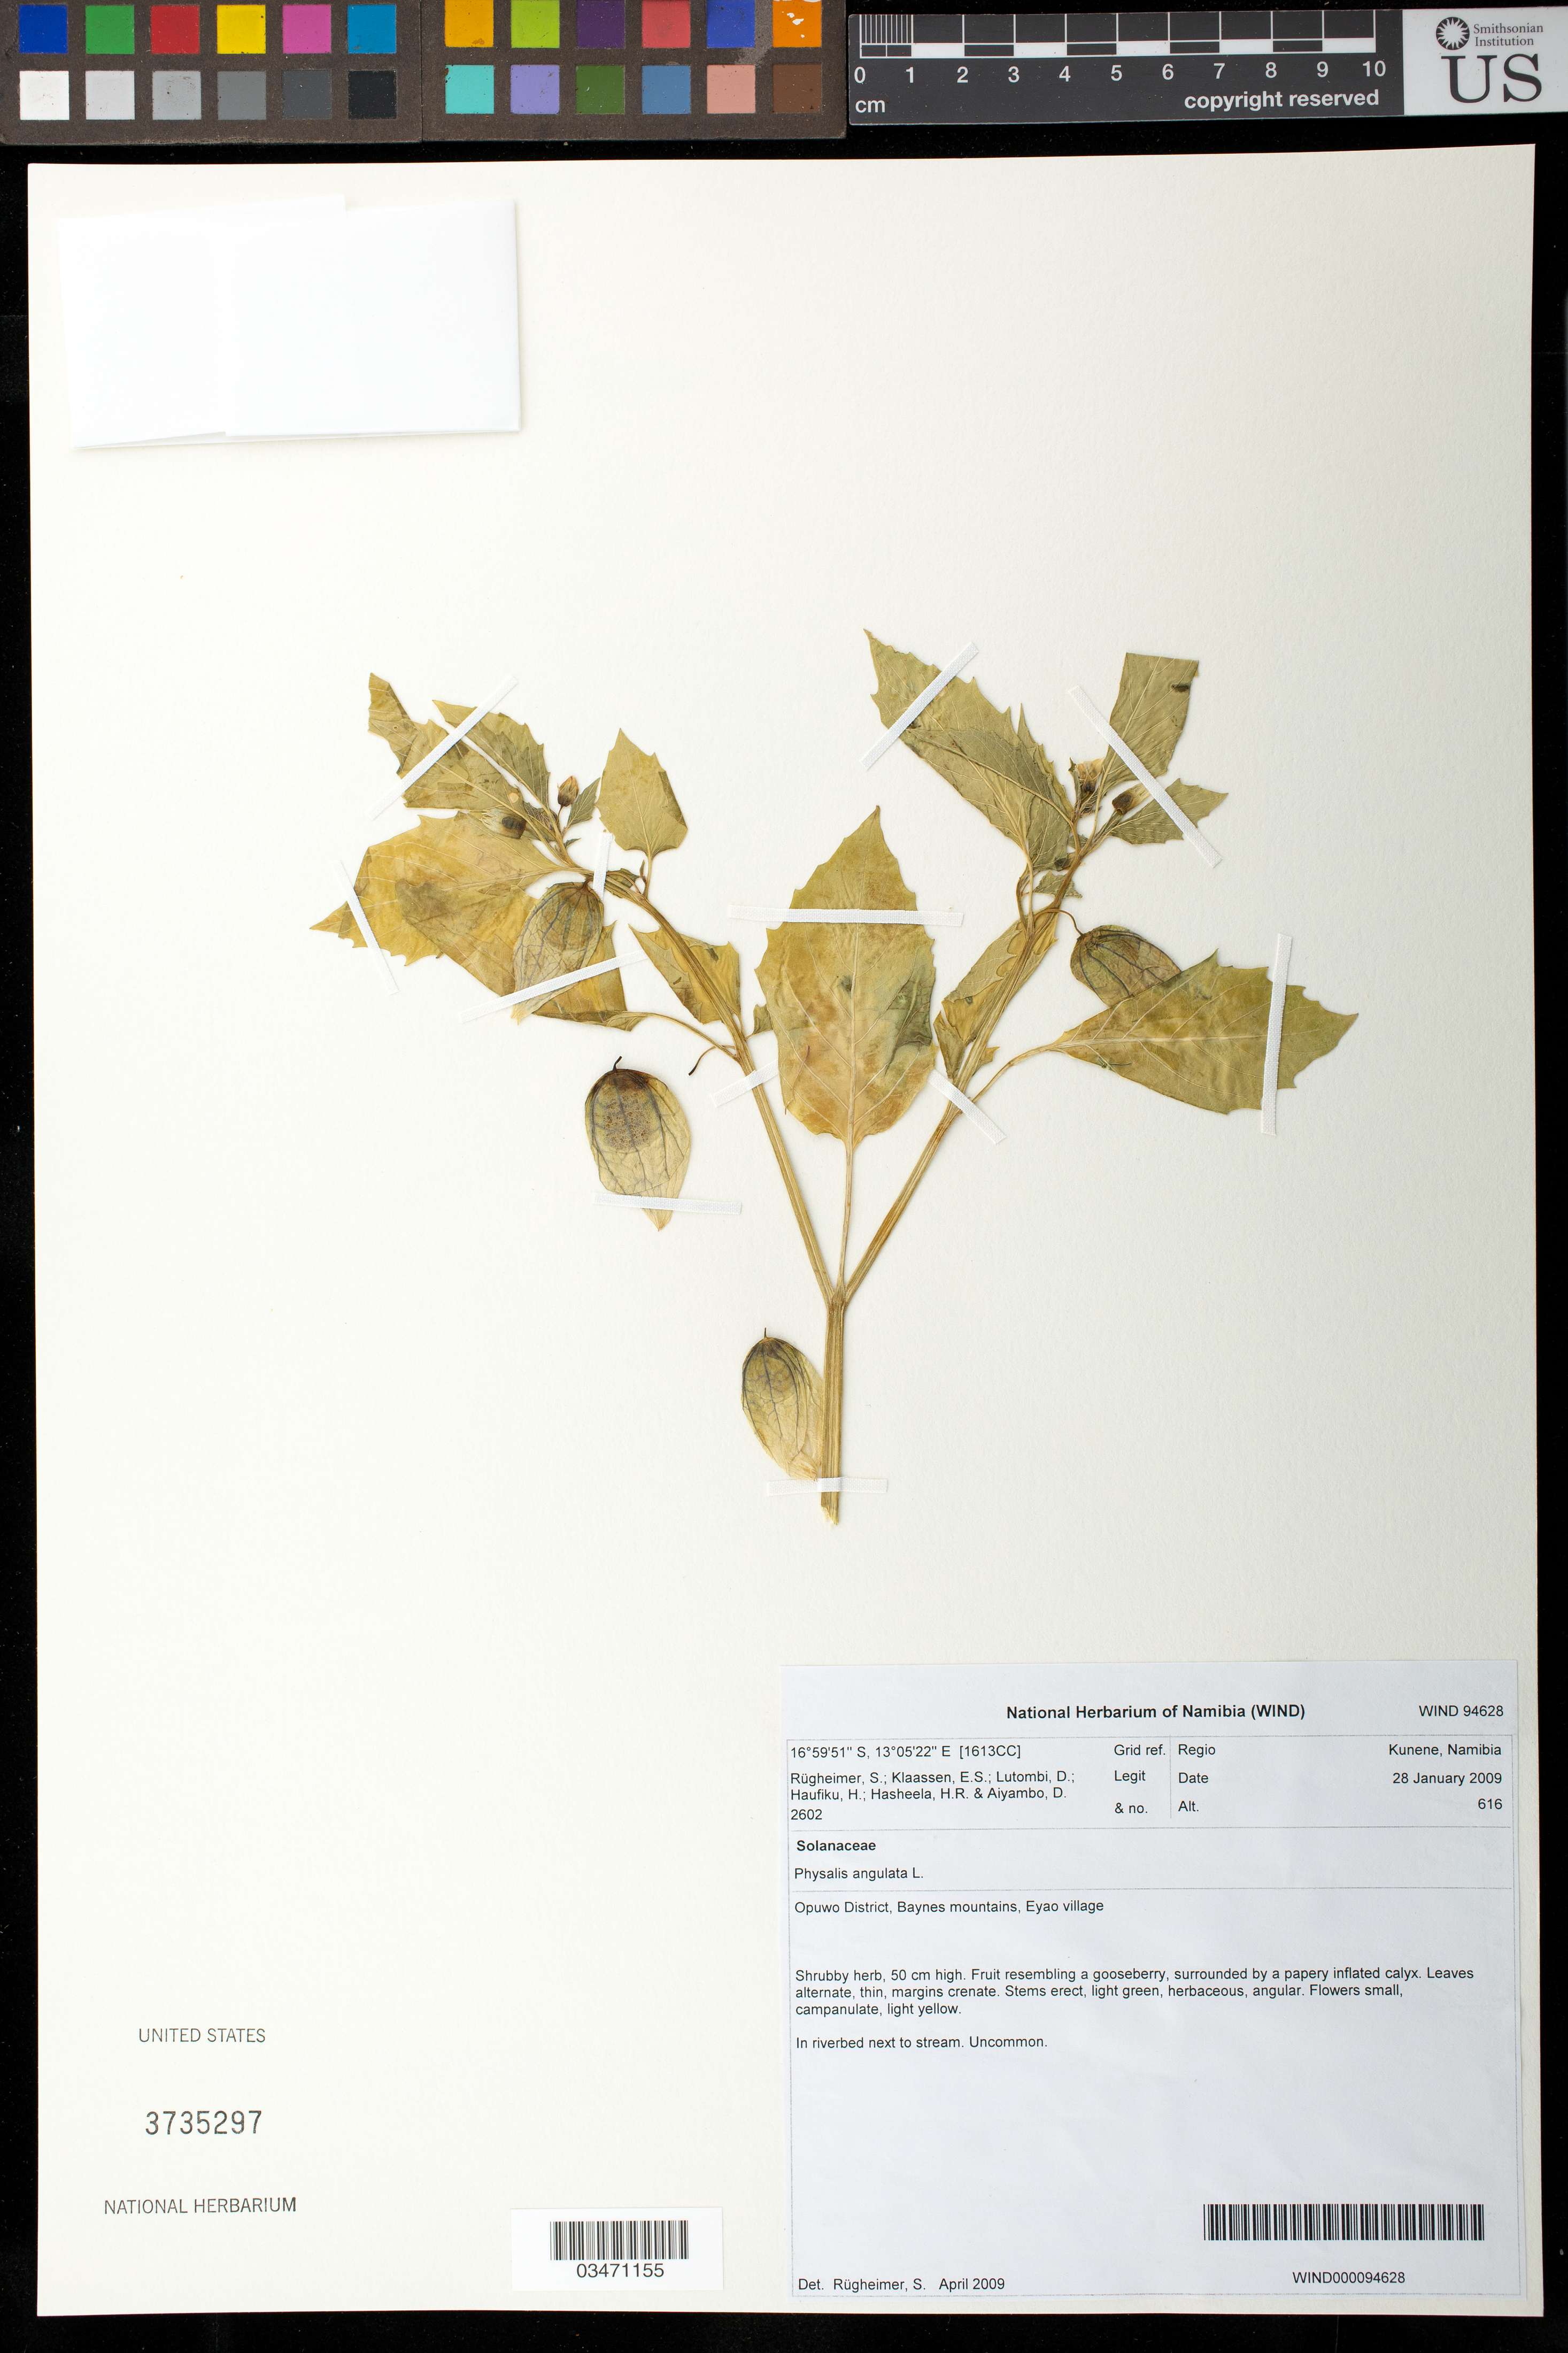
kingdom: Plantae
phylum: Tracheophyta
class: Magnoliopsida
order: Solanales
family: Solanaceae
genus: Physalis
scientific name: Physalis angulata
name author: L.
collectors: S. Rugheimer, E. S. Klaassen, D. Lutombi, H. Haufiku, H. Hasheela & D. Aiyambo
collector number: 2602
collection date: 2009-01-28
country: Namibia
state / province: Kunene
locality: Opuwo District, Baynes mountains, Eyao village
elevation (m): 616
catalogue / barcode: US 3735297